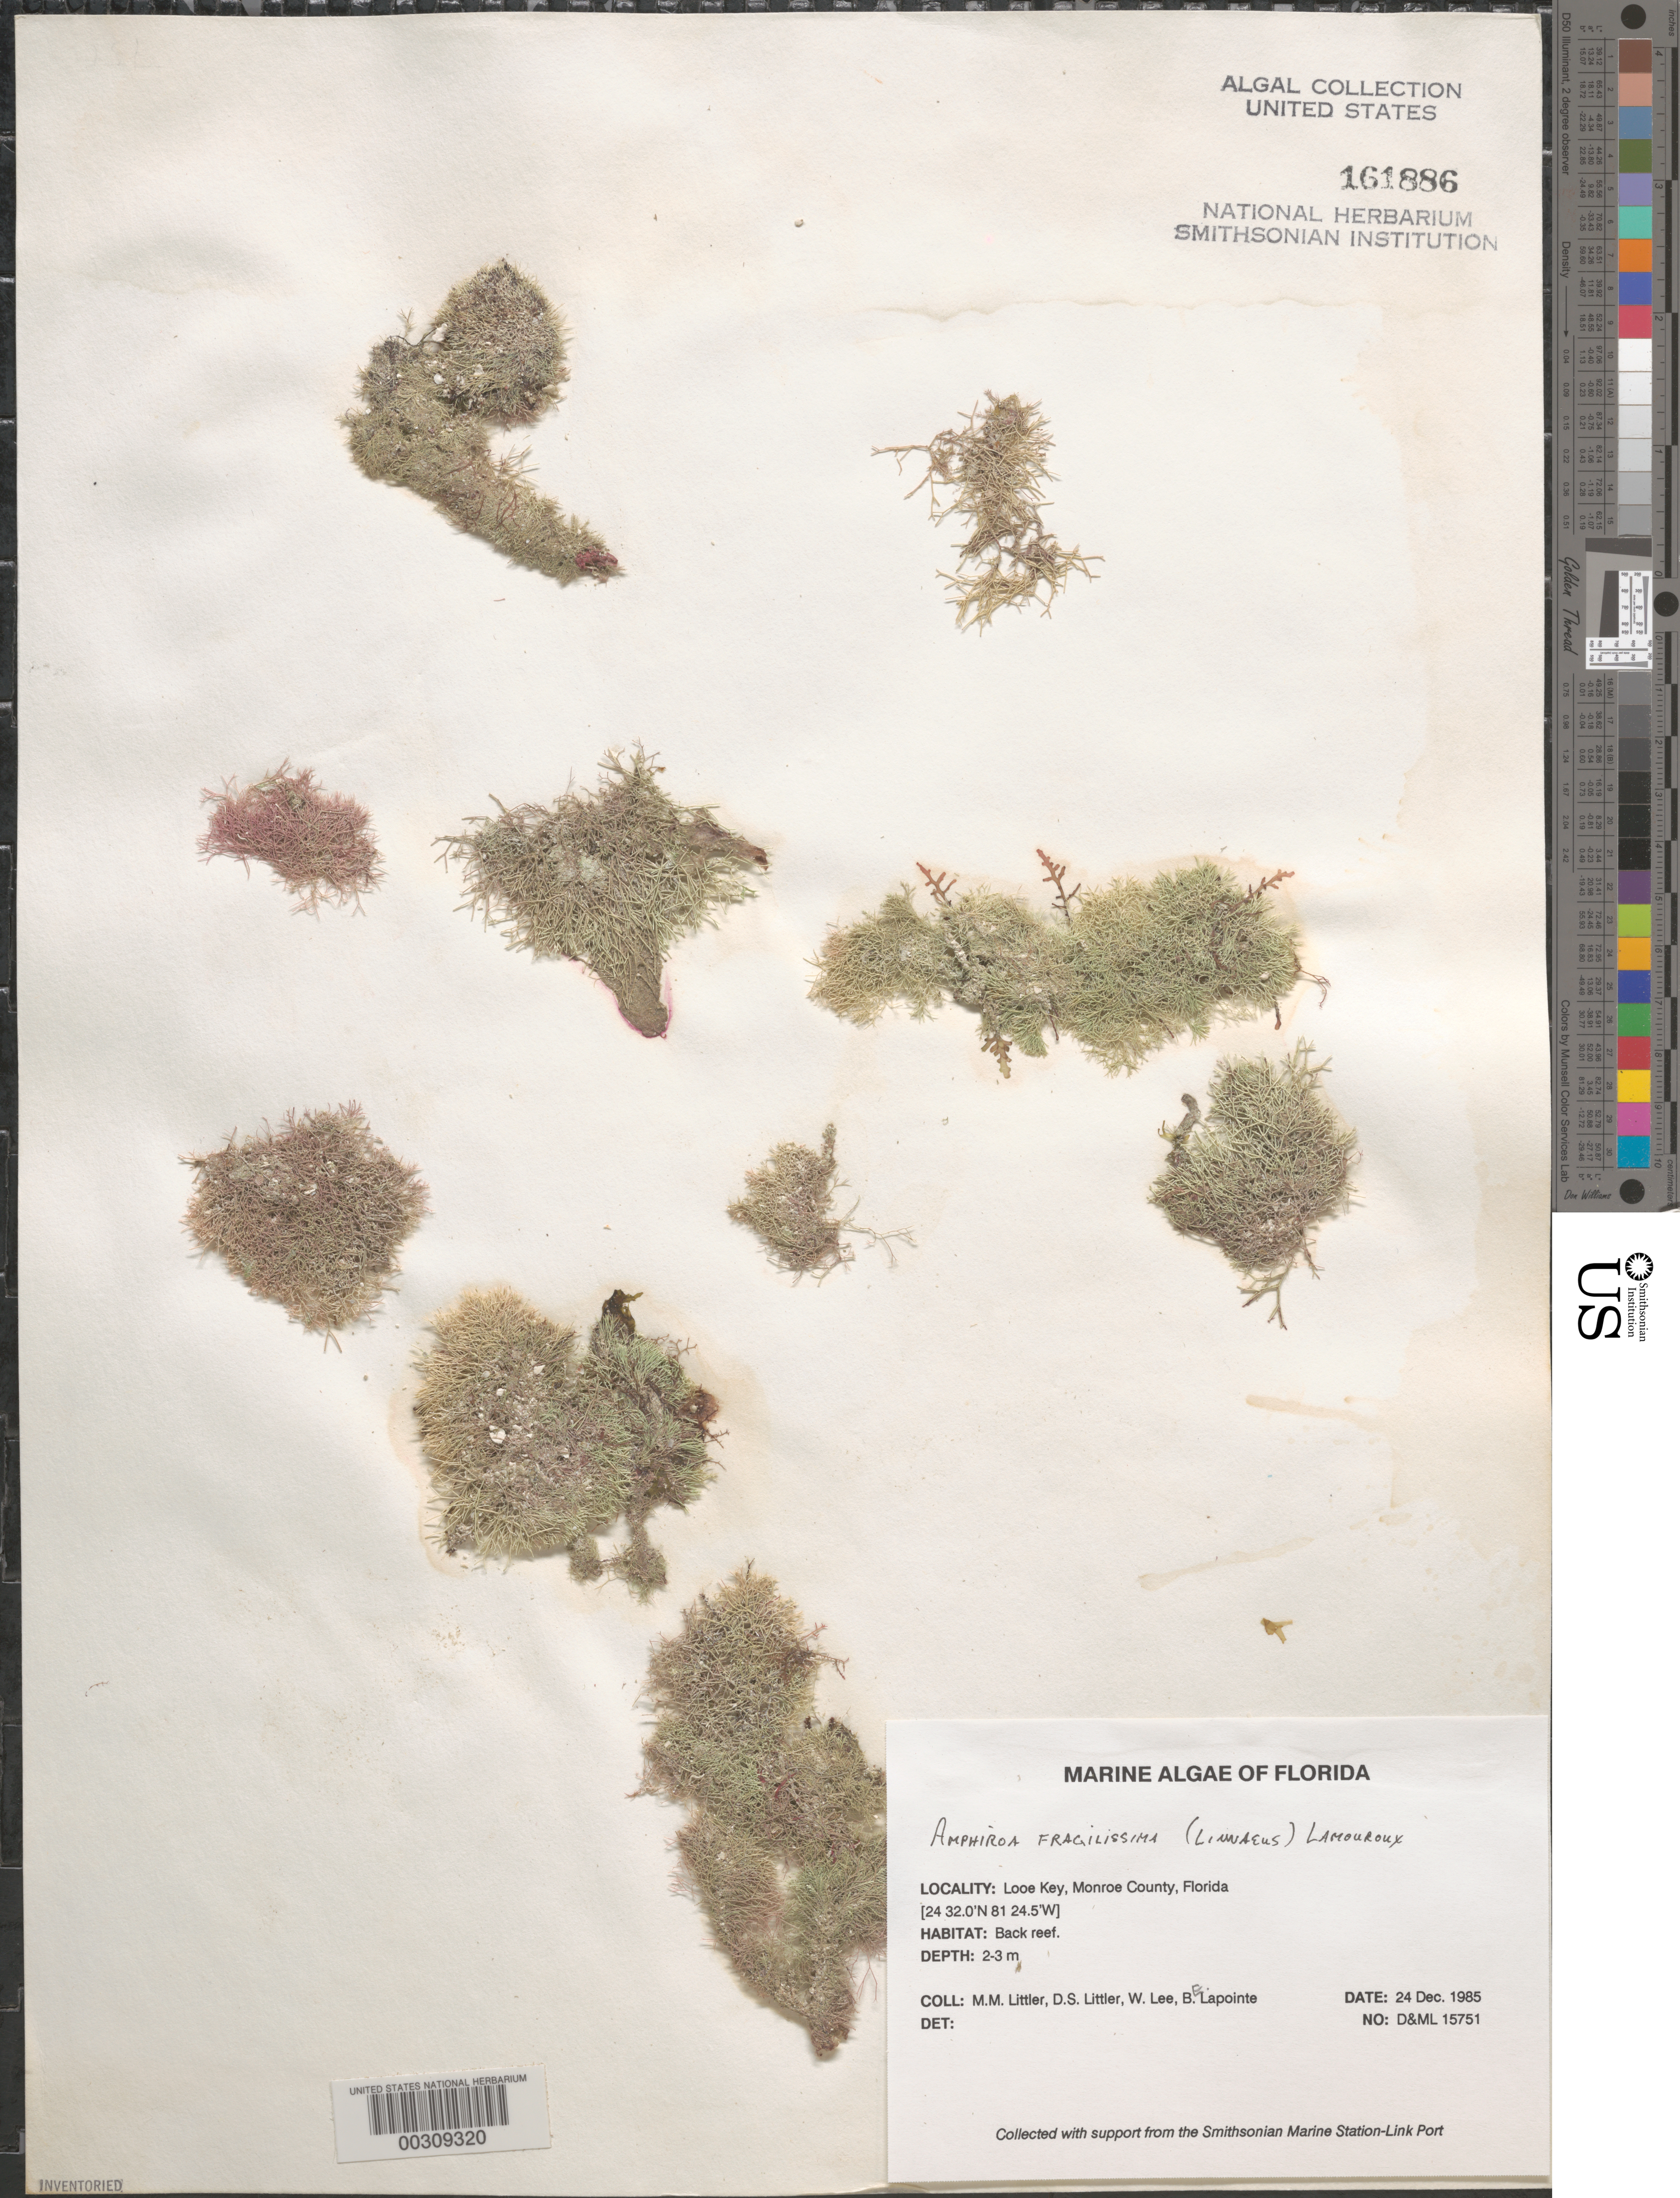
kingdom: Plantae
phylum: Rhodophyta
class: Florideophyceae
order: Corallinales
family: Lithophyllaceae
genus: Amphiroa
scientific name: Amphiroa fragilissima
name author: (L.) J.V.Lamouroux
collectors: M. M. Littler, D. S. Littler, W. Lee & B. Lapointe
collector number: D&ML 15751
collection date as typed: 24 Dec 1985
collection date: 1985-12-24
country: United States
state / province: Florida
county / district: Monroe County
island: Looe Key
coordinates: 24 32.0' N, 81 24.5' W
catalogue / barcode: US 161886